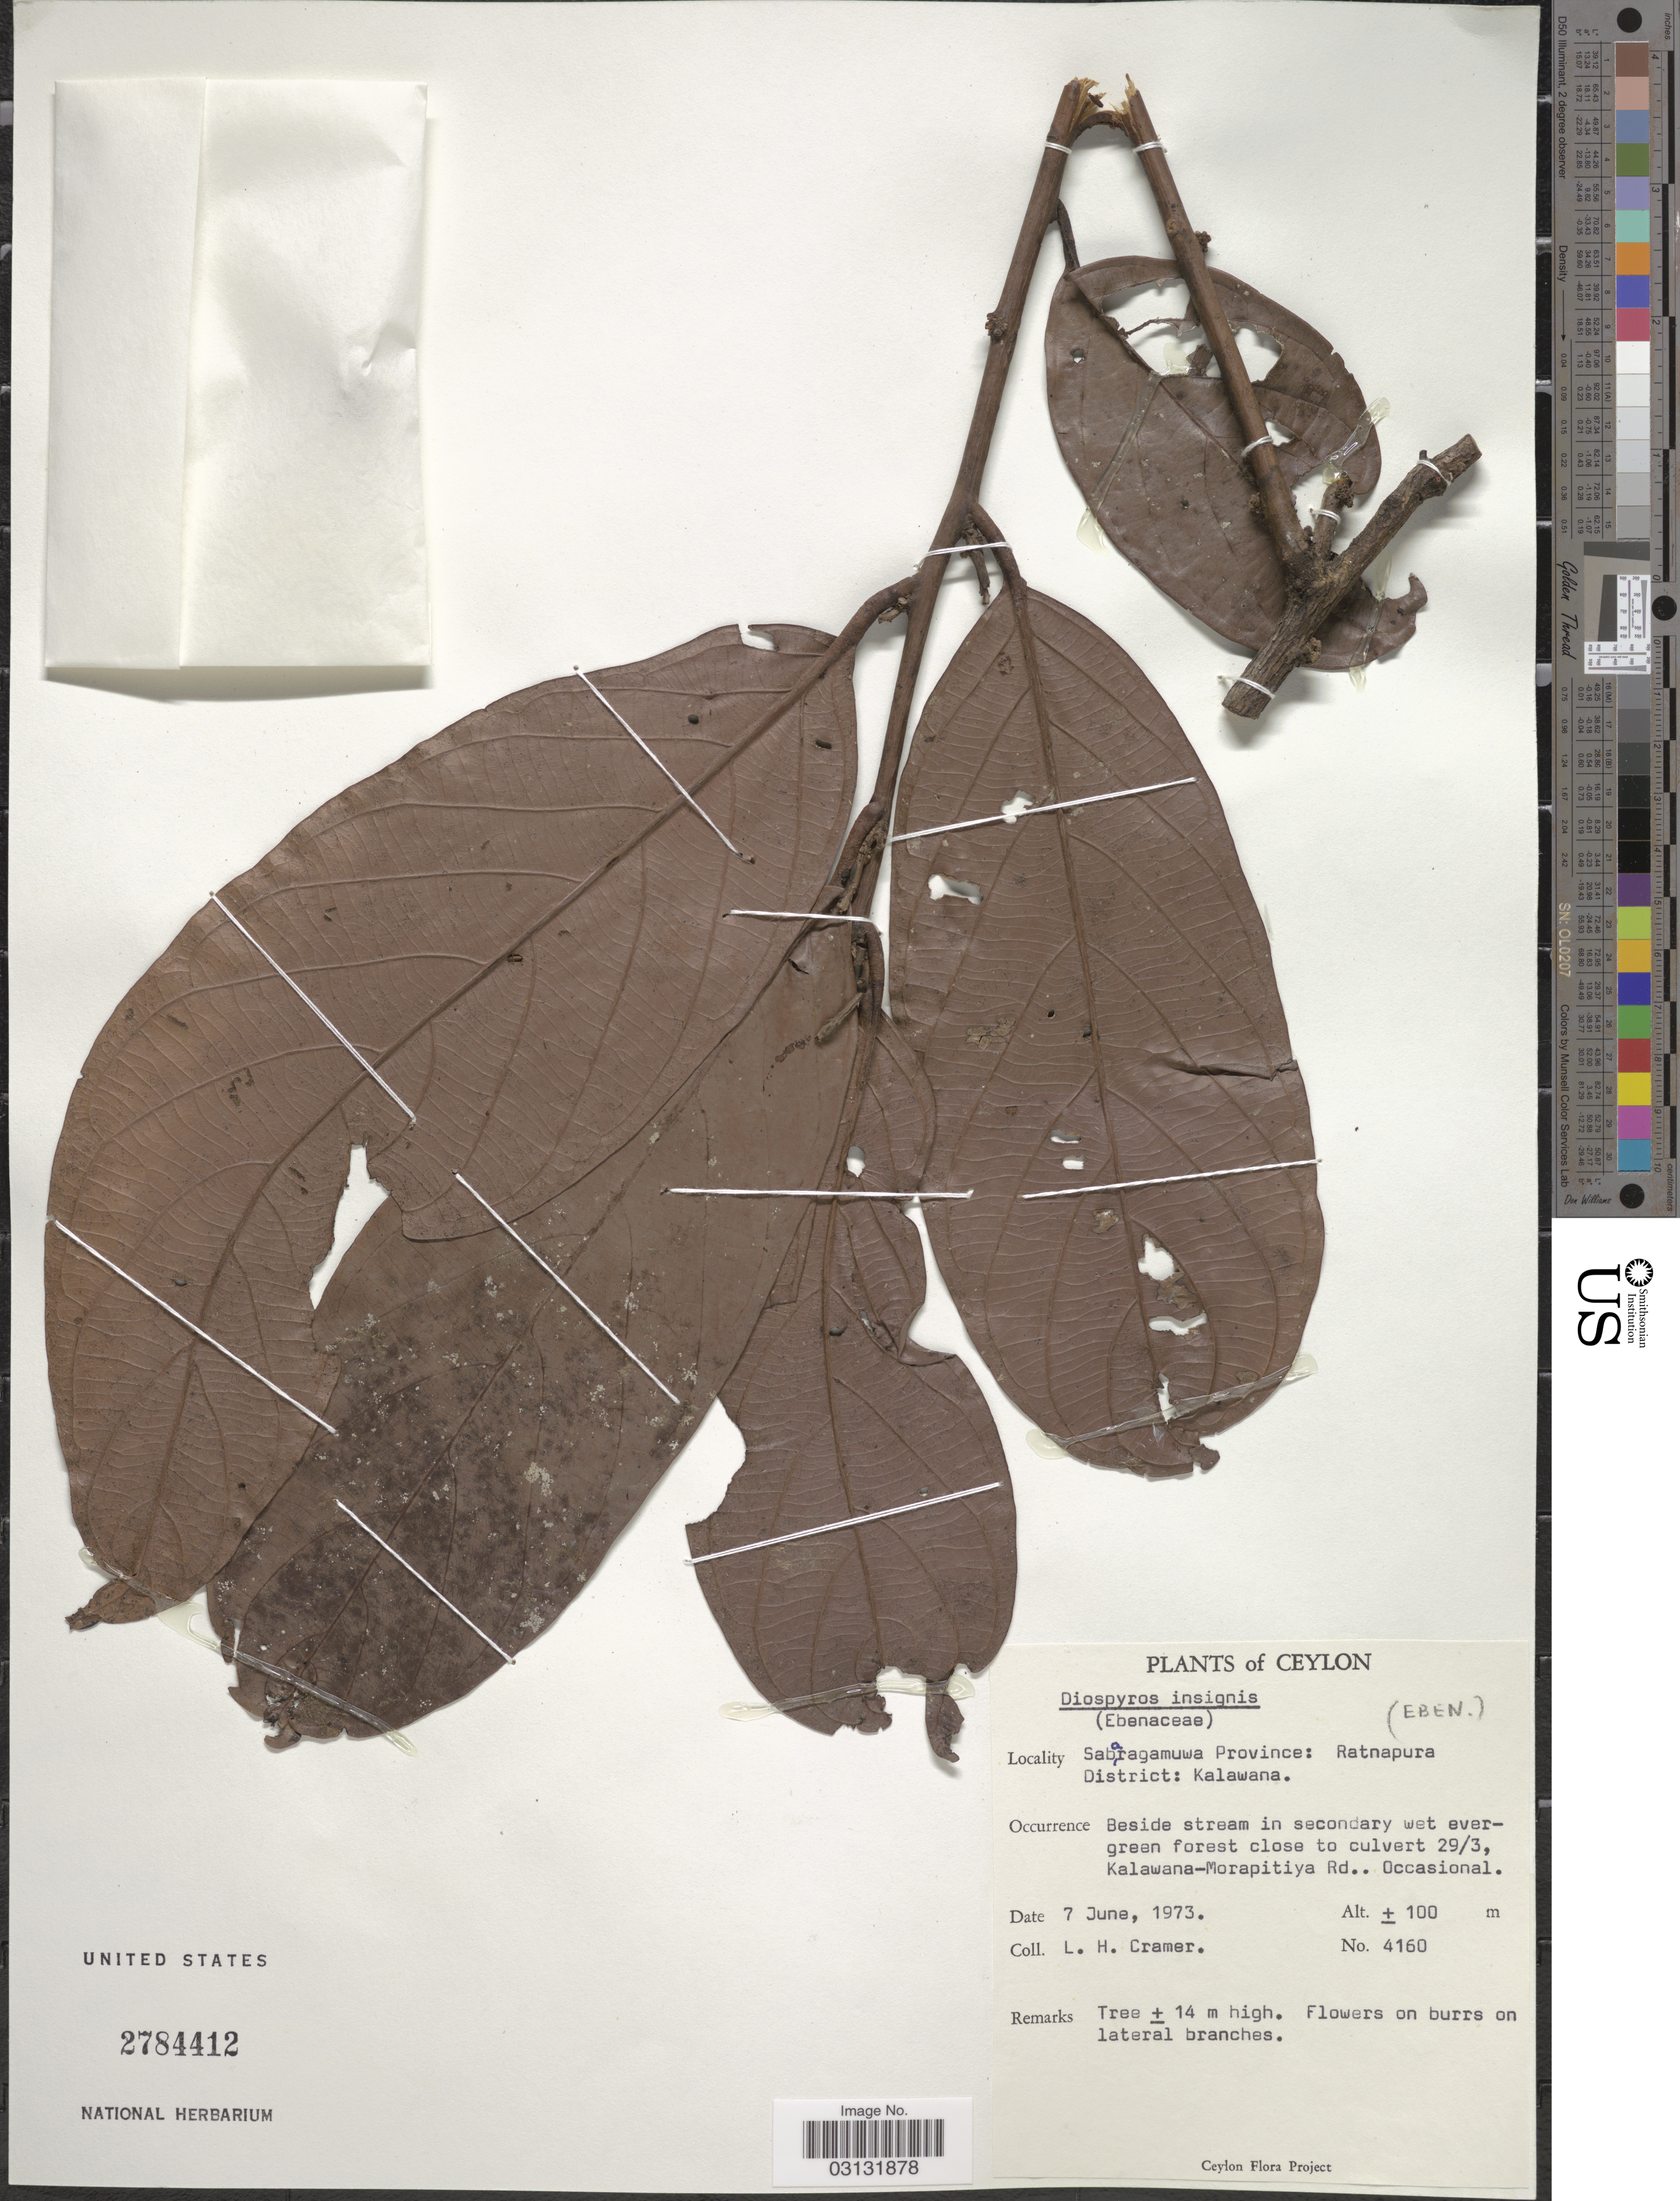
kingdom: Plantae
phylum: Tracheophyta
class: Magnoliopsida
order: Ericales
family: Ebenaceae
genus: Diospyros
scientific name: Diospyros insignis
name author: Thwaites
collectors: L. H. Cramer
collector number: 4160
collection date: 1973-06-07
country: Sri Lanka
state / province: Sabaragamuwa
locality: Ceylon. Sebaragamuwa Province: Ratnapura District: Kalawana. Forest close to culvert 29/3, Kalawana-Morapitiya Rd.. Occacional.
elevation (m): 100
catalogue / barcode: US 2784412